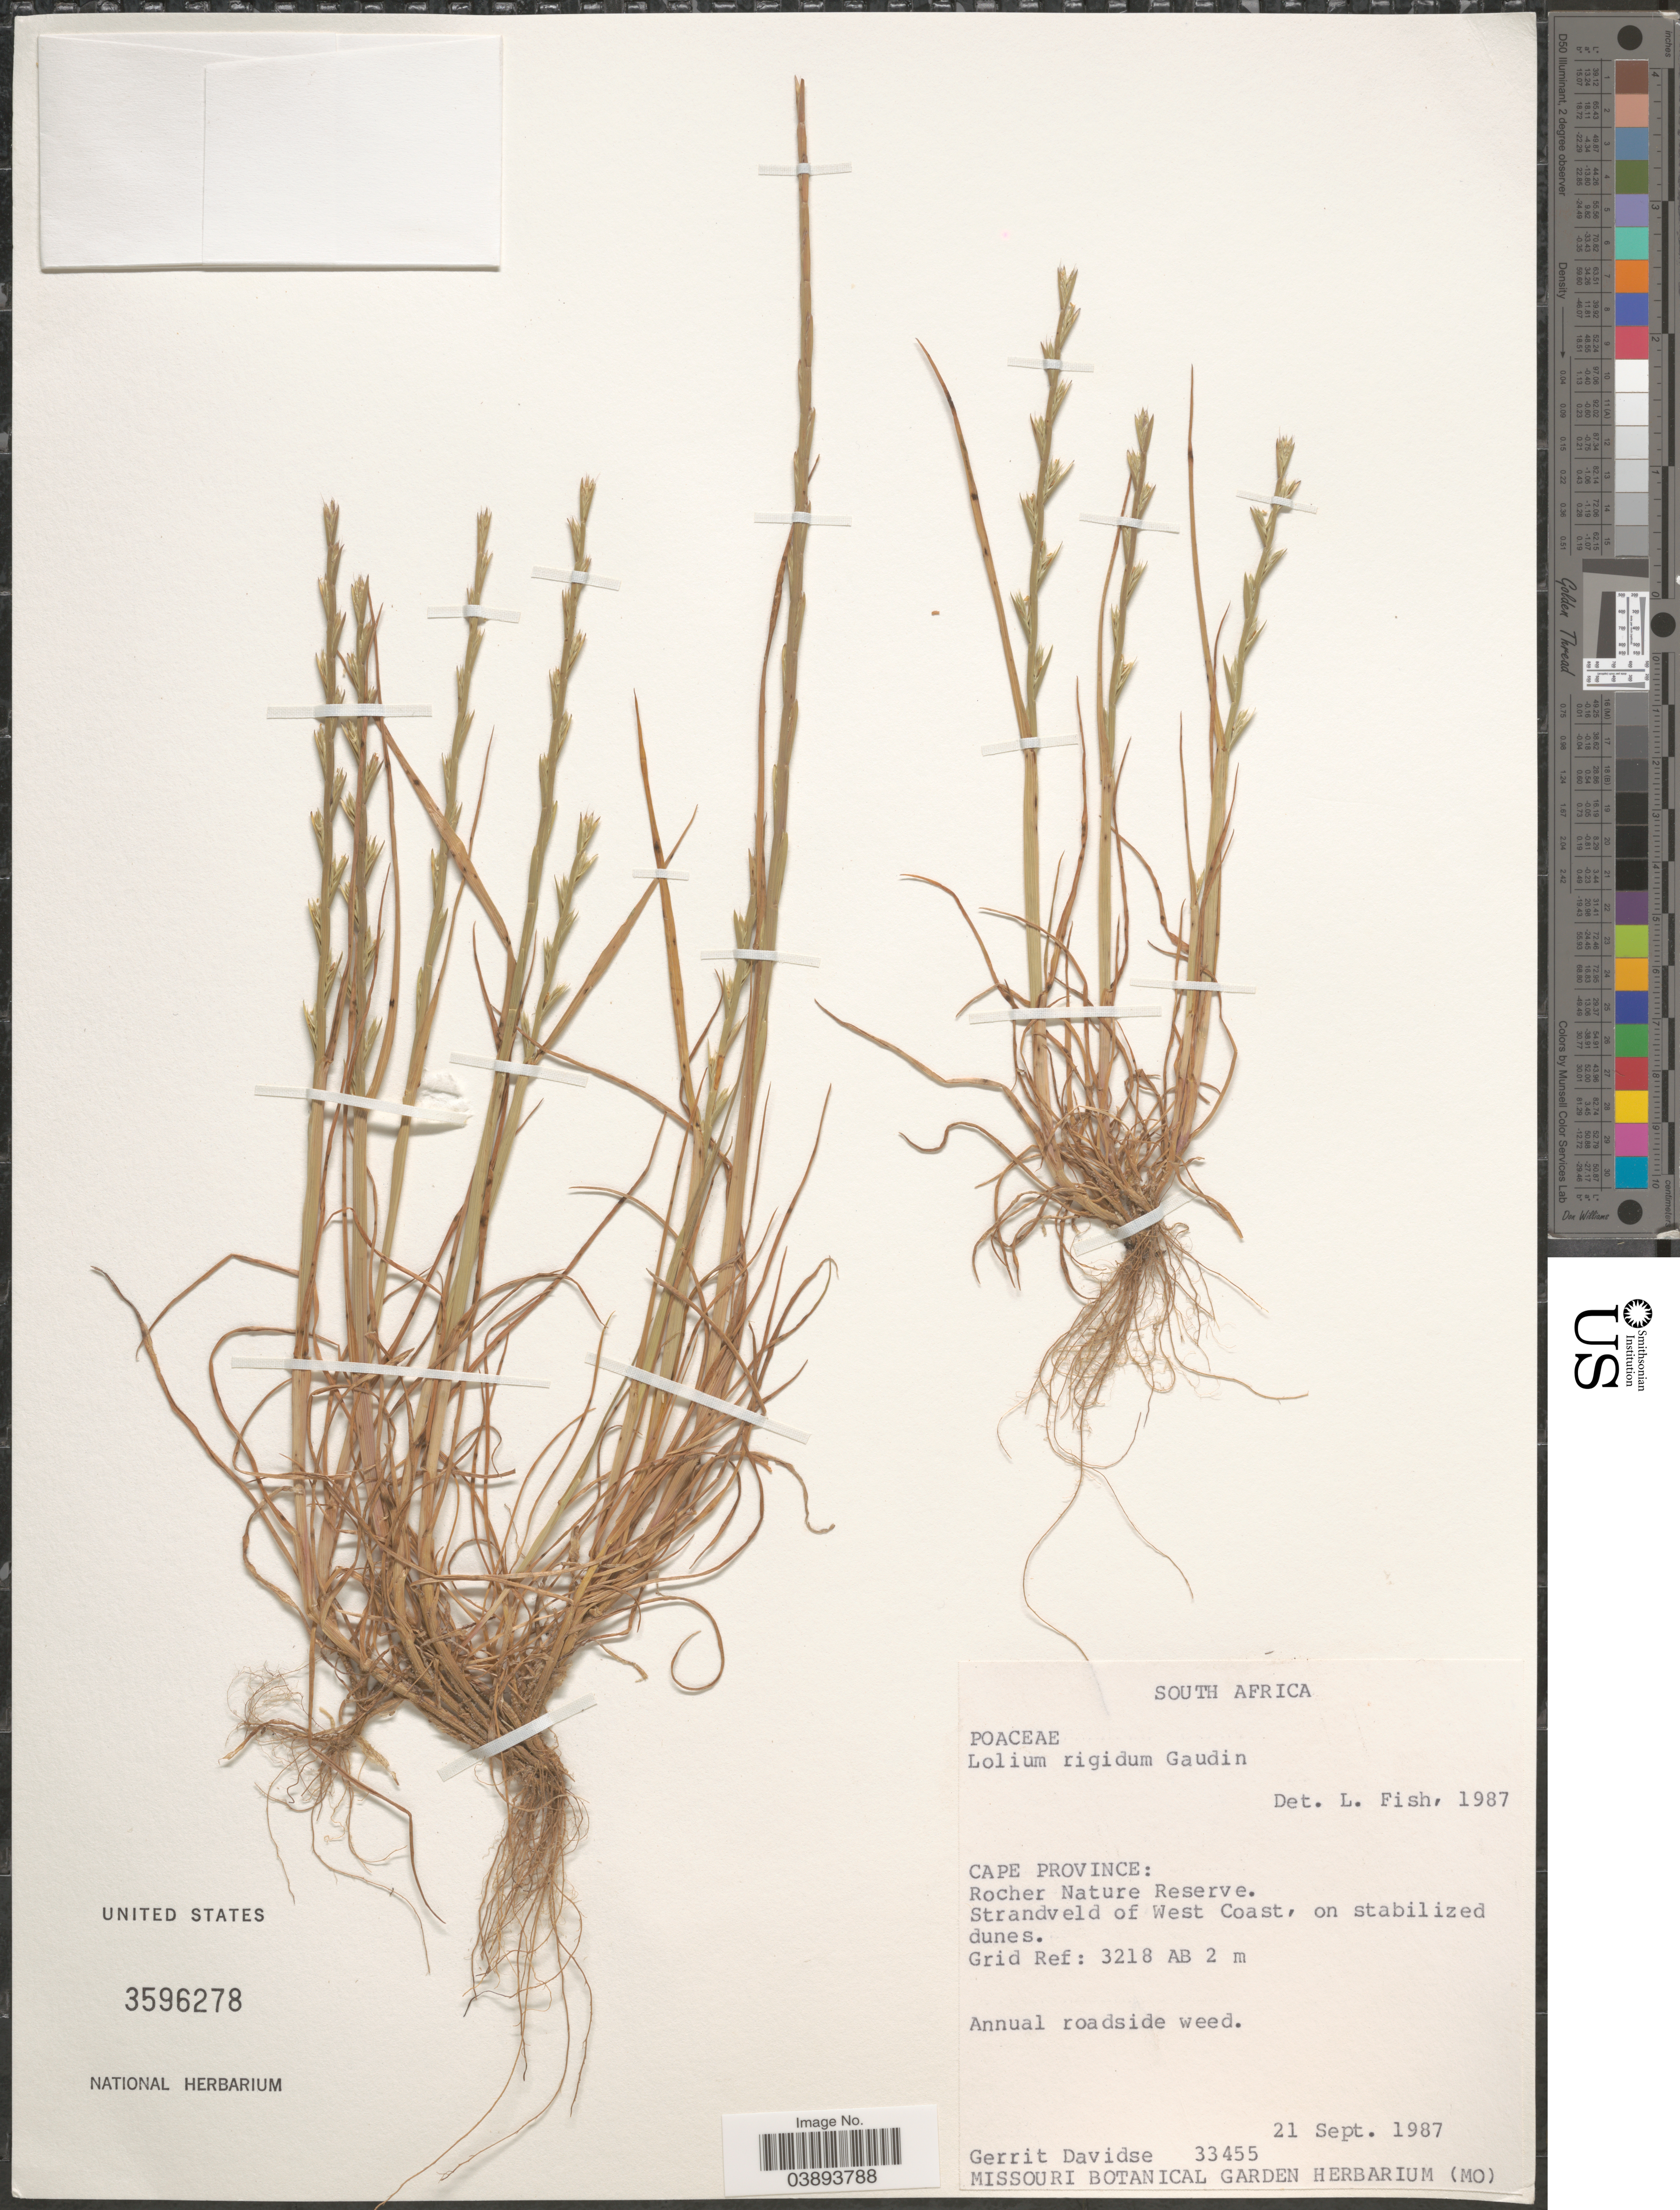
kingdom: Plantae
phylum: Tracheophyta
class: Liliopsida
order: Poales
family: Poaceae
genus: Lolium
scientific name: Lolium rigidum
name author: Gaudin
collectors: G. Davidse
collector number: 33455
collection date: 1987-09-21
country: South Africa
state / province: Western Cape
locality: Rocher Nature Reserve. Strandveld of West Coast. Grid Ref: 3218 AB.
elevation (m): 2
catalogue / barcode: US 3596278